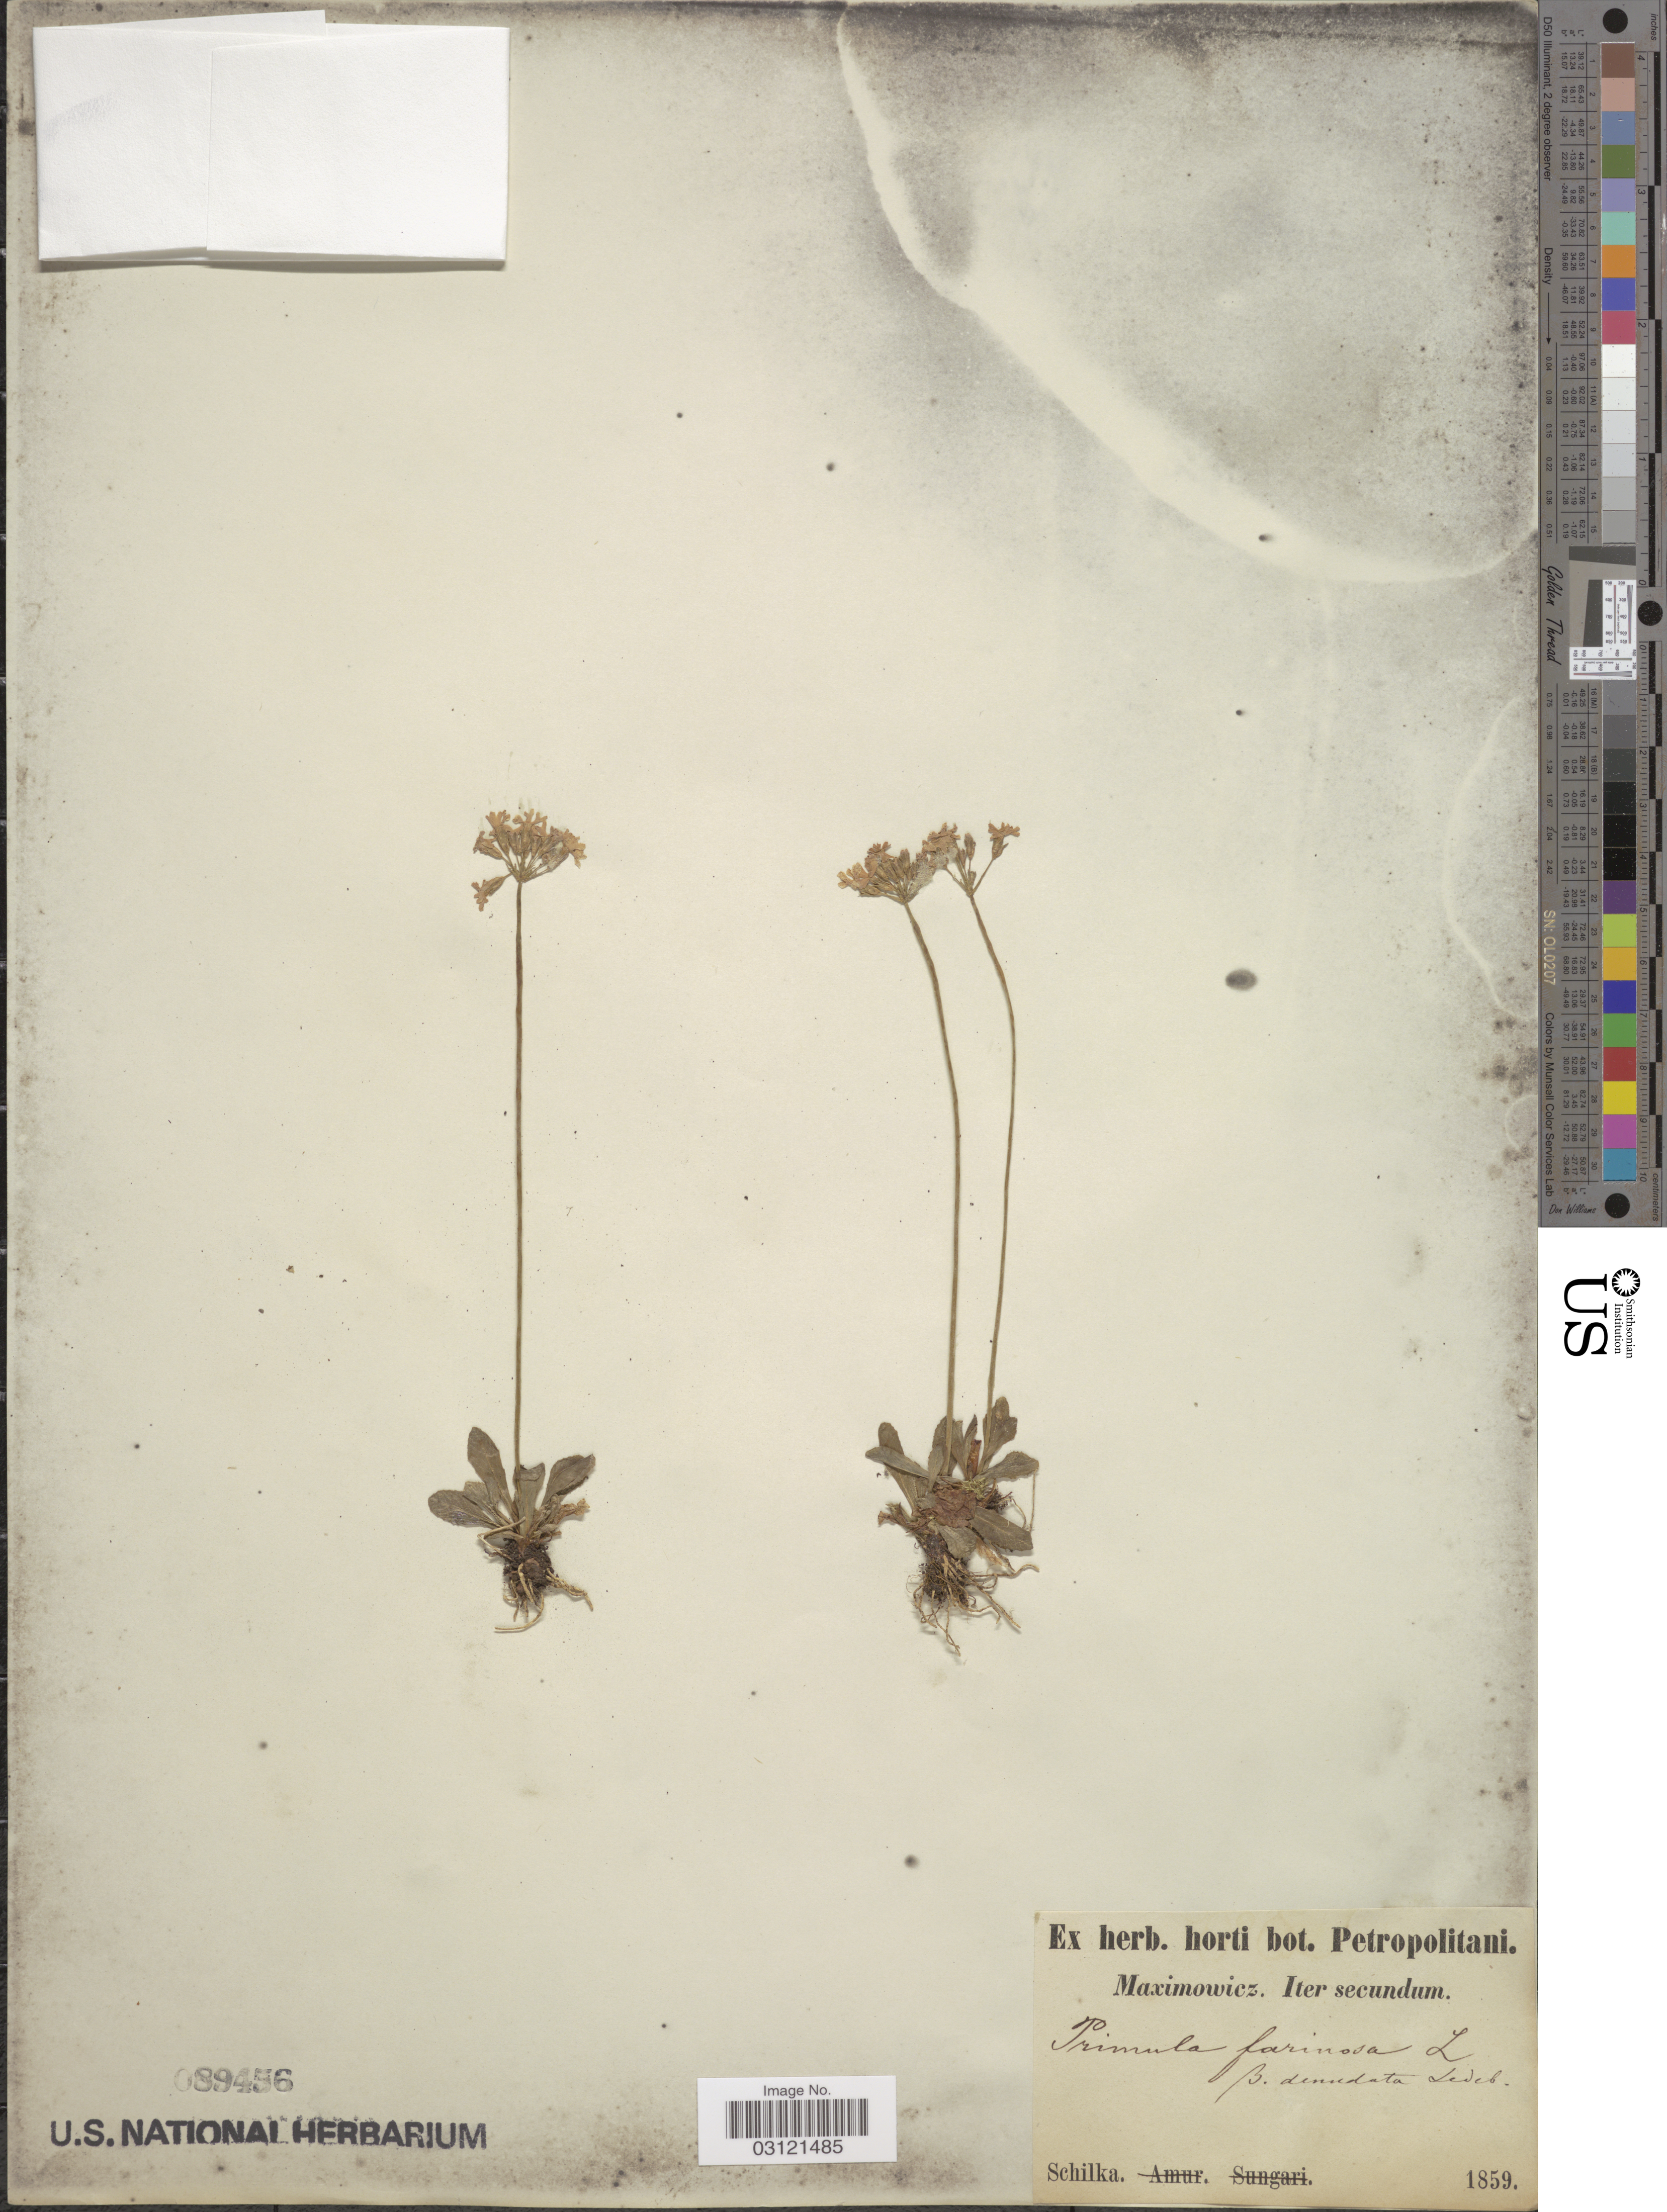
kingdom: Plantae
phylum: Tracheophyta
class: Magnoliopsida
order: Ericales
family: Primulaceae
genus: Primula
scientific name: Primula modesta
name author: Bisset & S. Moore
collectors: Maximowicz, --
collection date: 1859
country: Russian Federation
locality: Schilka.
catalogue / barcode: US 89456